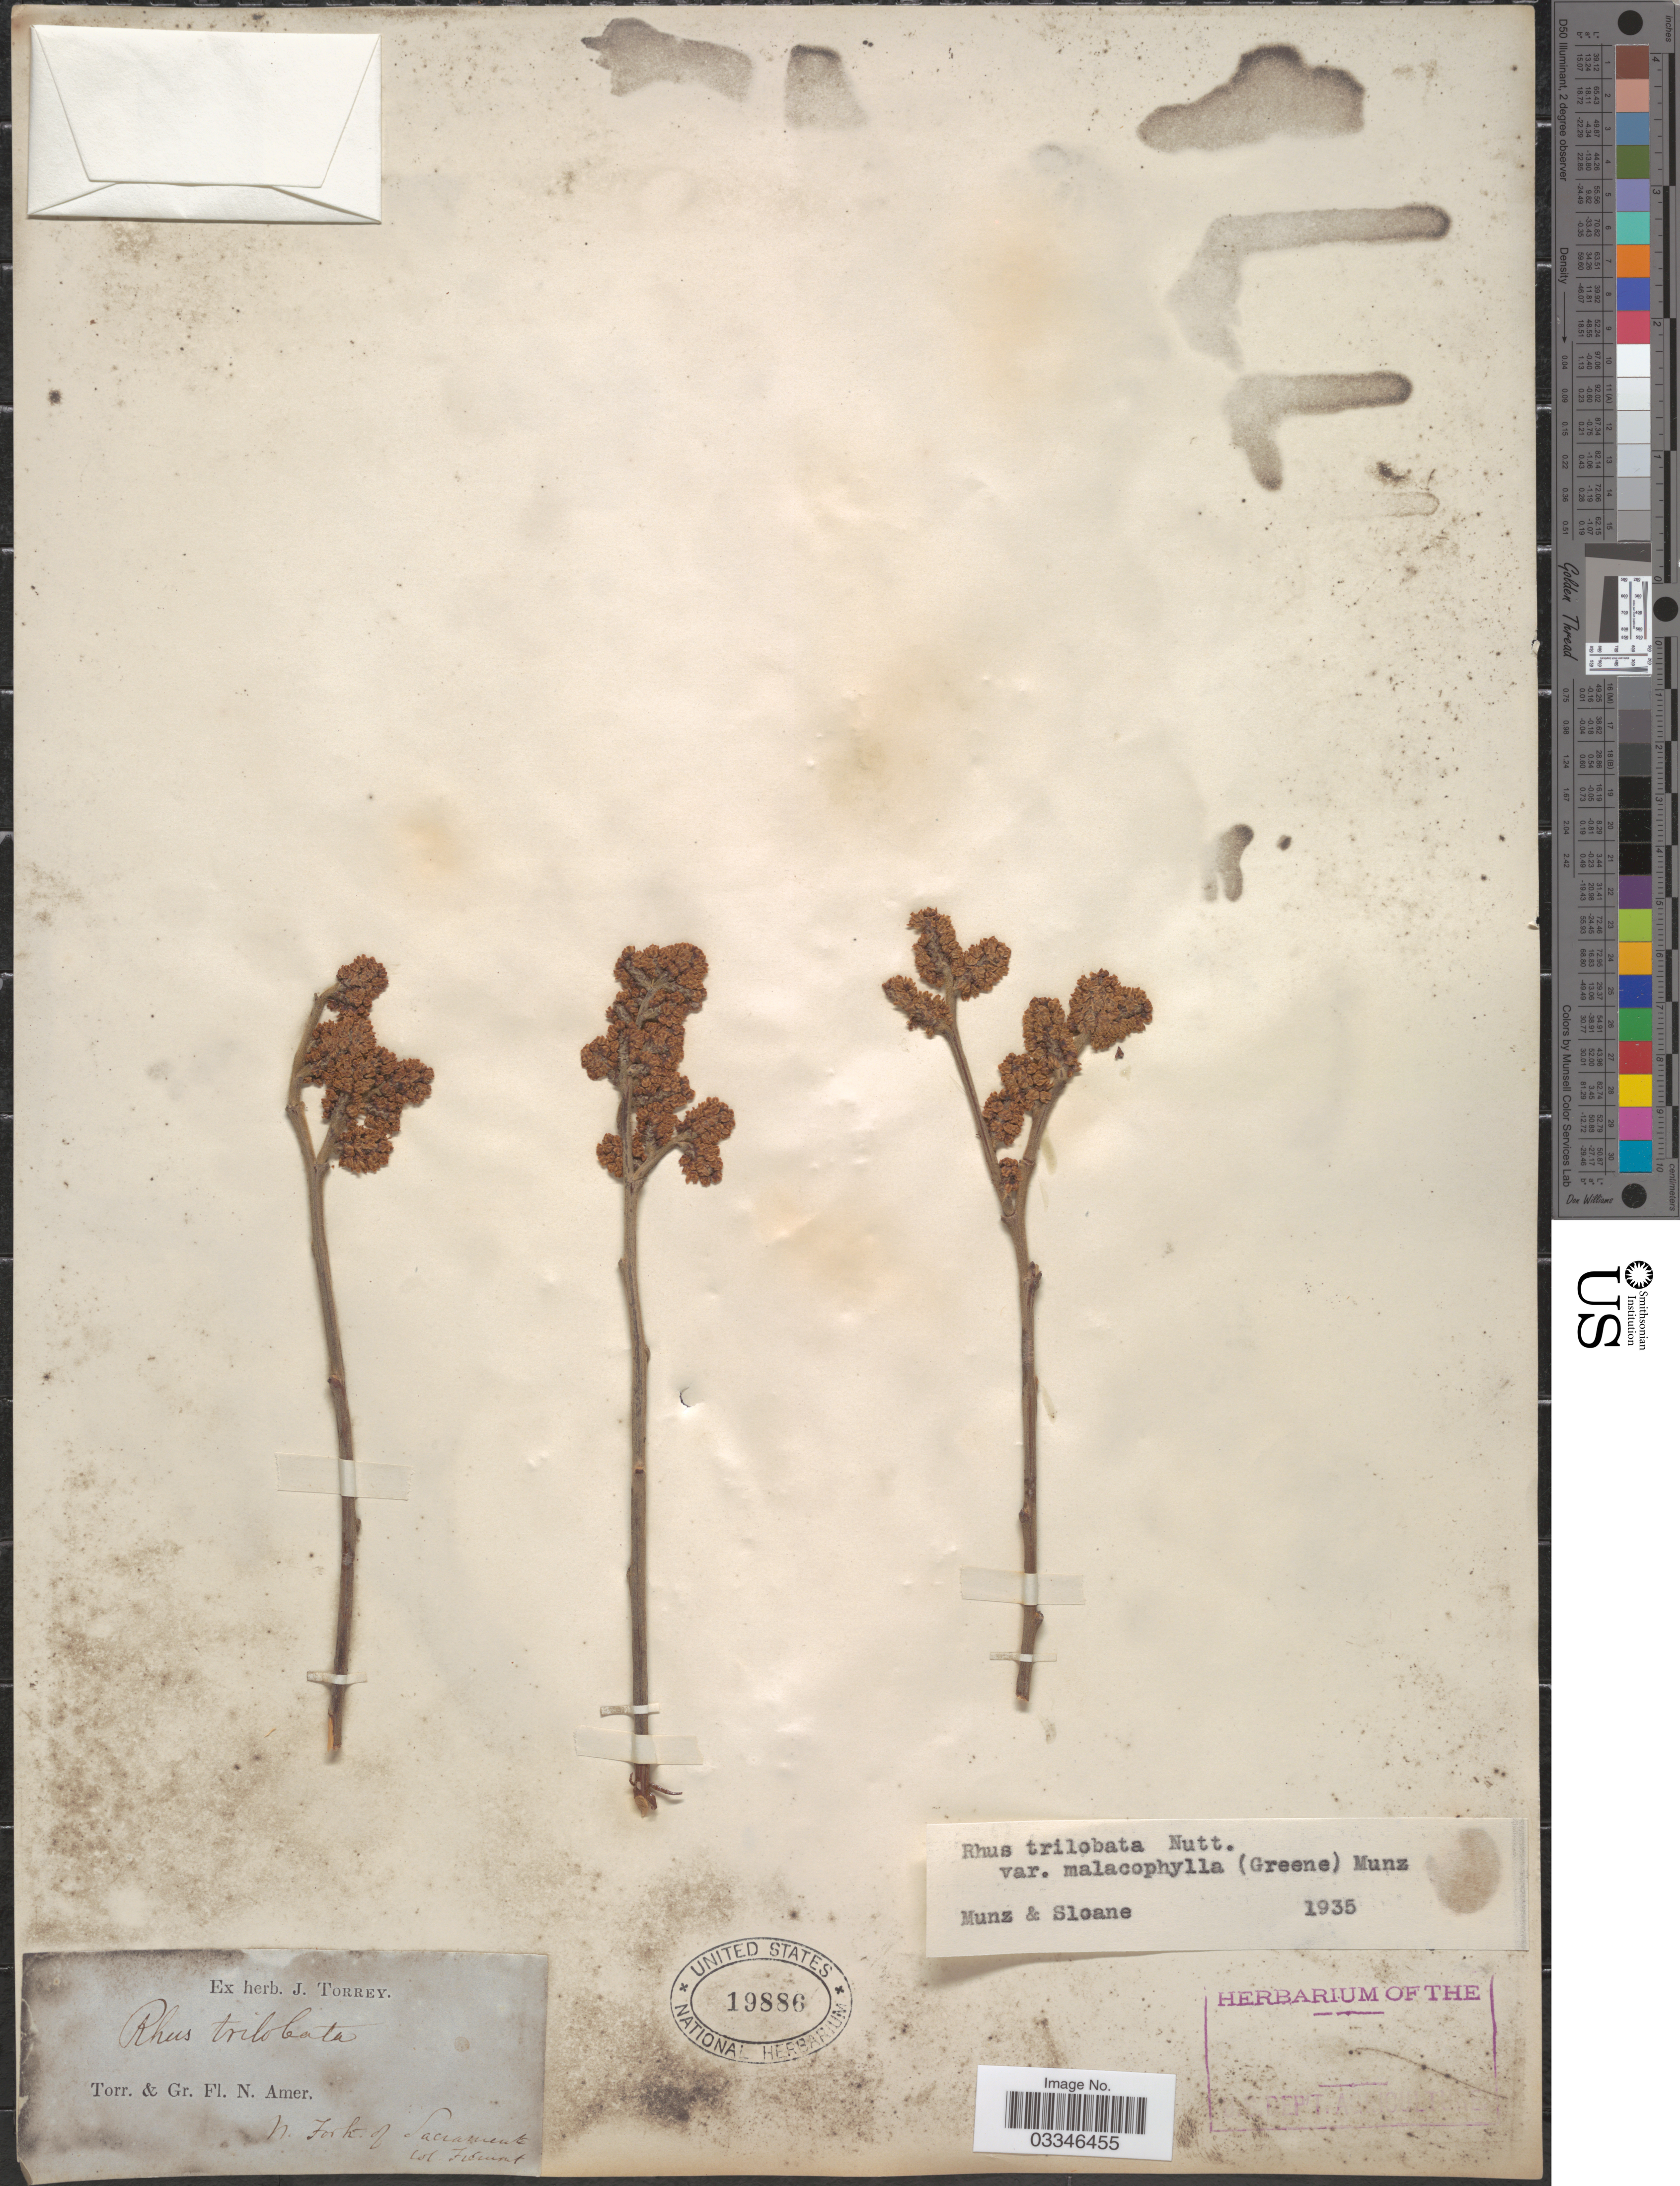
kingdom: Plantae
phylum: Tracheophyta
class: Magnoliopsida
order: Sapindales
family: Anacardiaceae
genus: Rhus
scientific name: Rhus trilobata var. malacophylla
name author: Nutt.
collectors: J. C. Frémont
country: United States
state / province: California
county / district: Sacramento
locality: N. Amer., N. Fork of Sacramento.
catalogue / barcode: US 19886